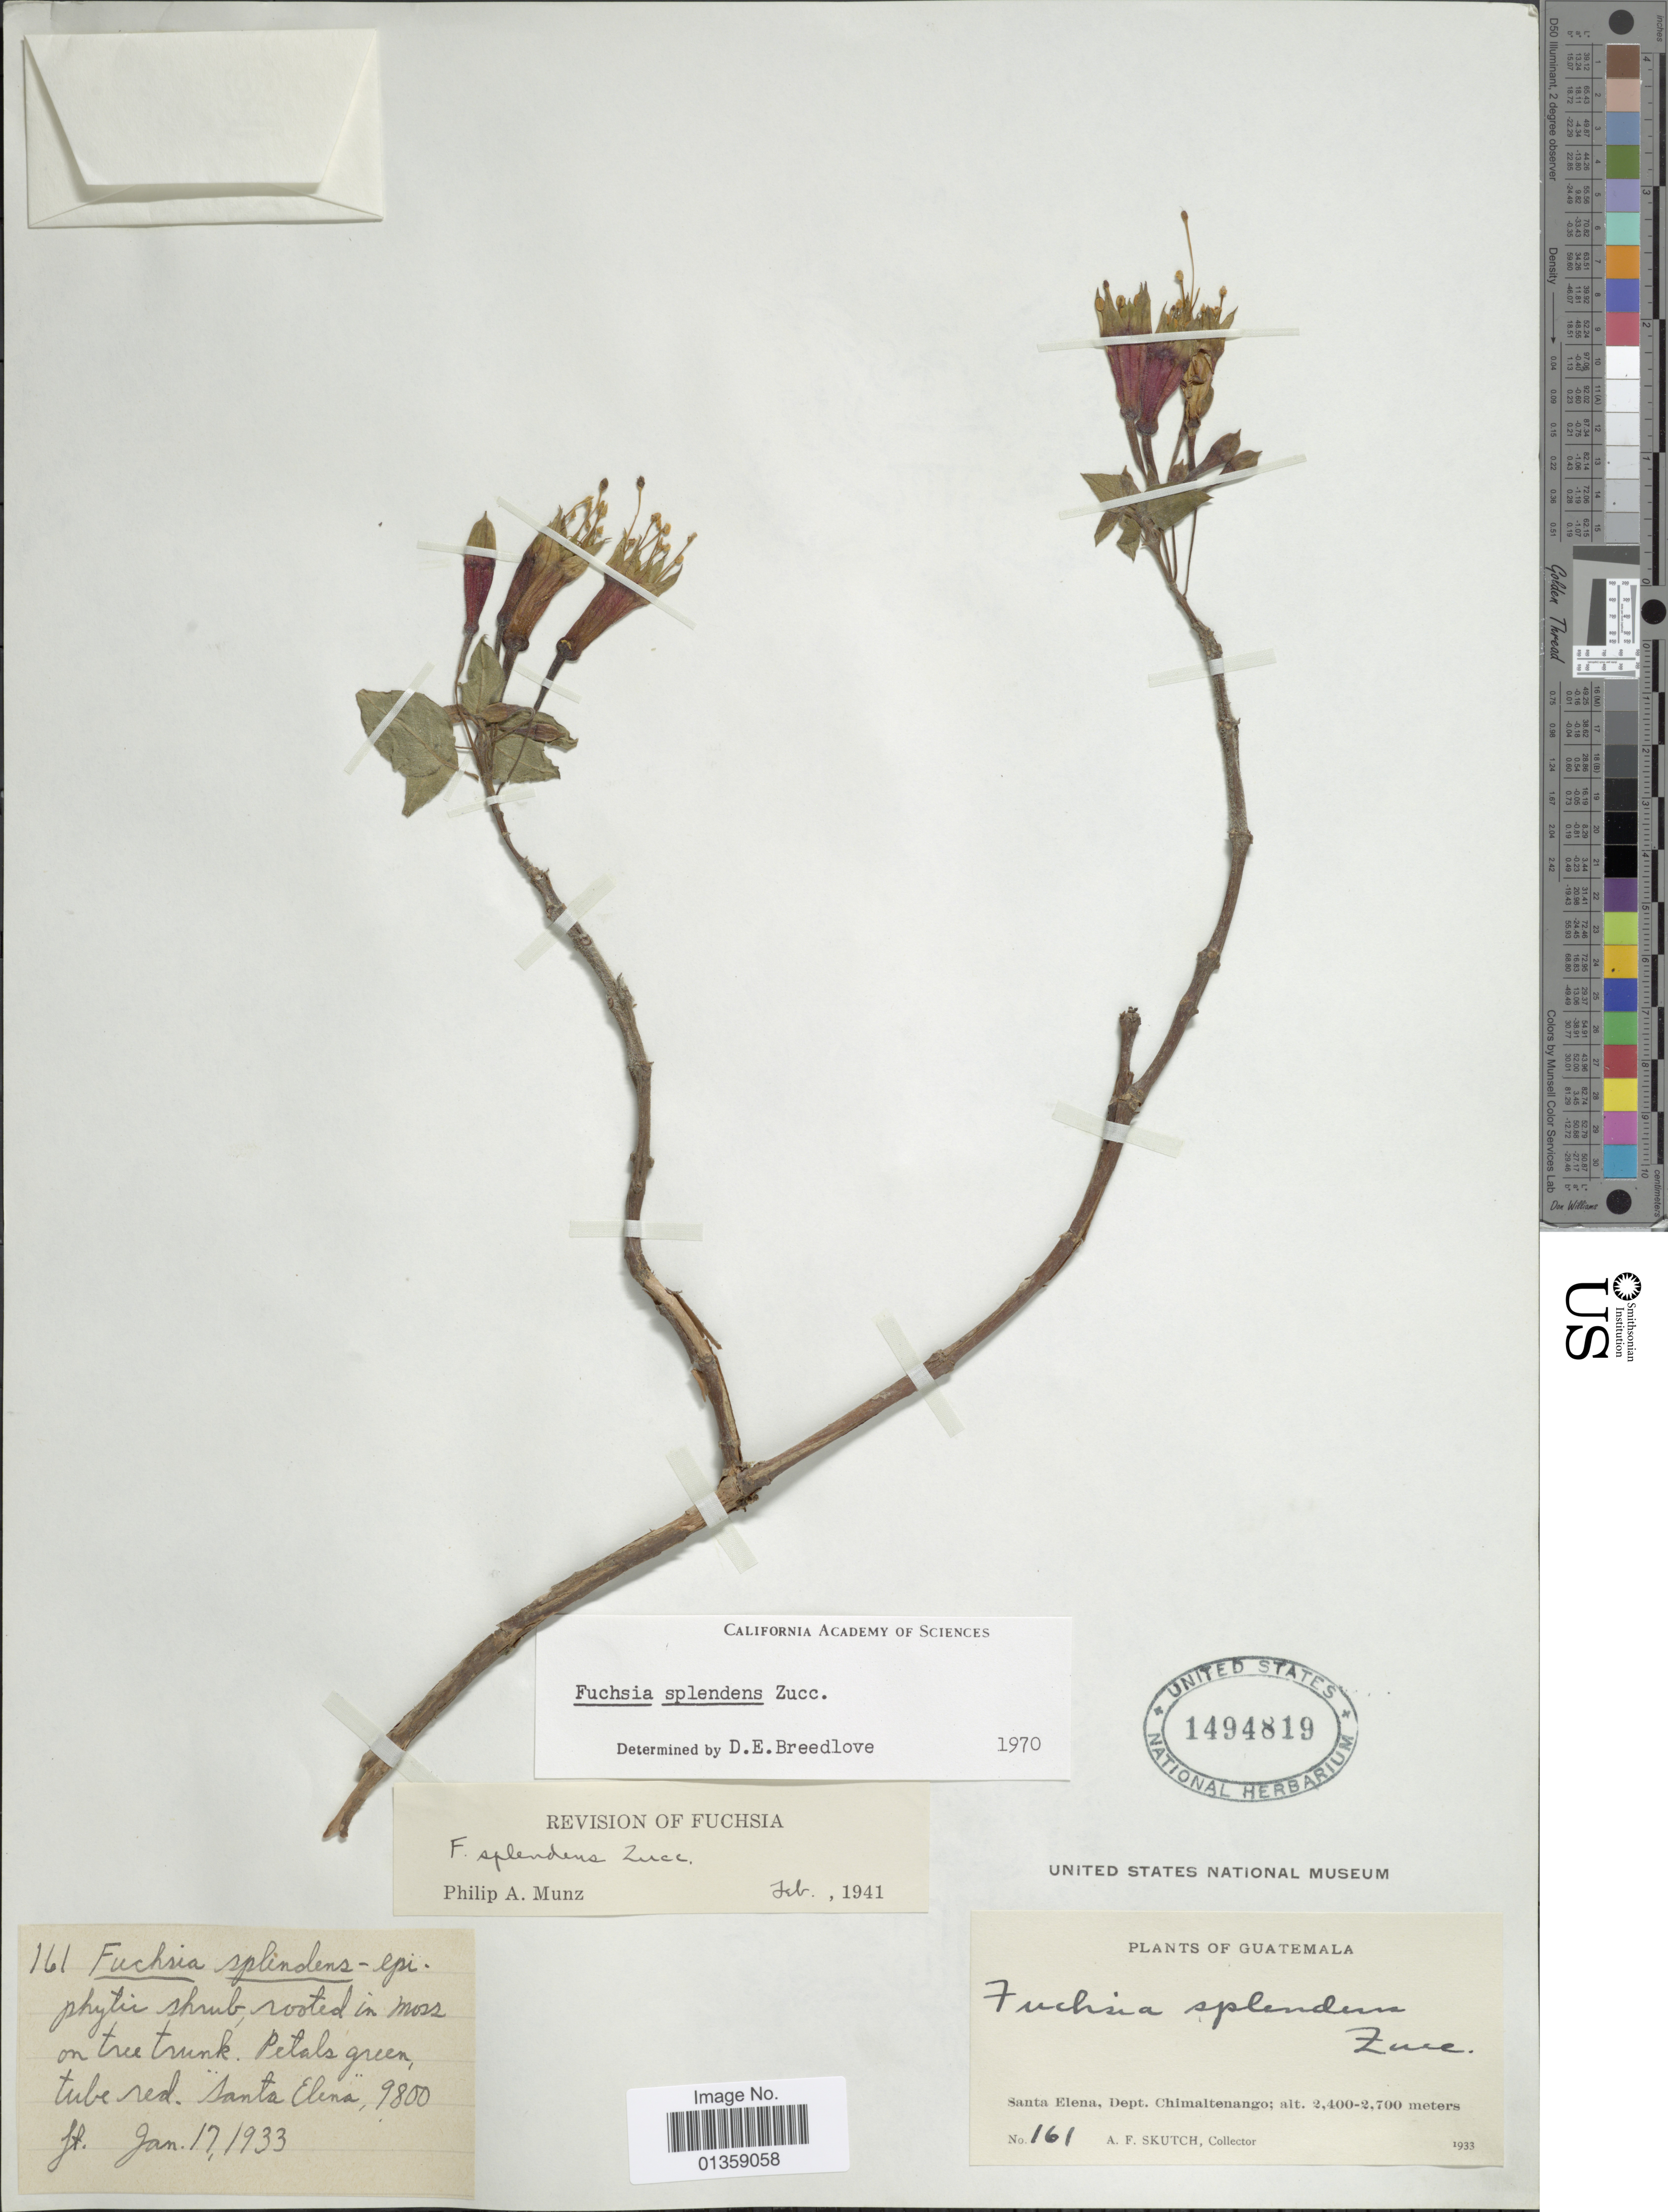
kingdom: Plantae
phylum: Tracheophyta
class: Magnoliopsida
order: Myrtales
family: Onagraceae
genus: Fuchsia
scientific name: Fuchsia splendens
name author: Zucc.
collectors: A. F. Skutch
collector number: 161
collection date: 1933-01-17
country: Guatemala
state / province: Chimaltenango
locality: Santa Elena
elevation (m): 2400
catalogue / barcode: US 1494819